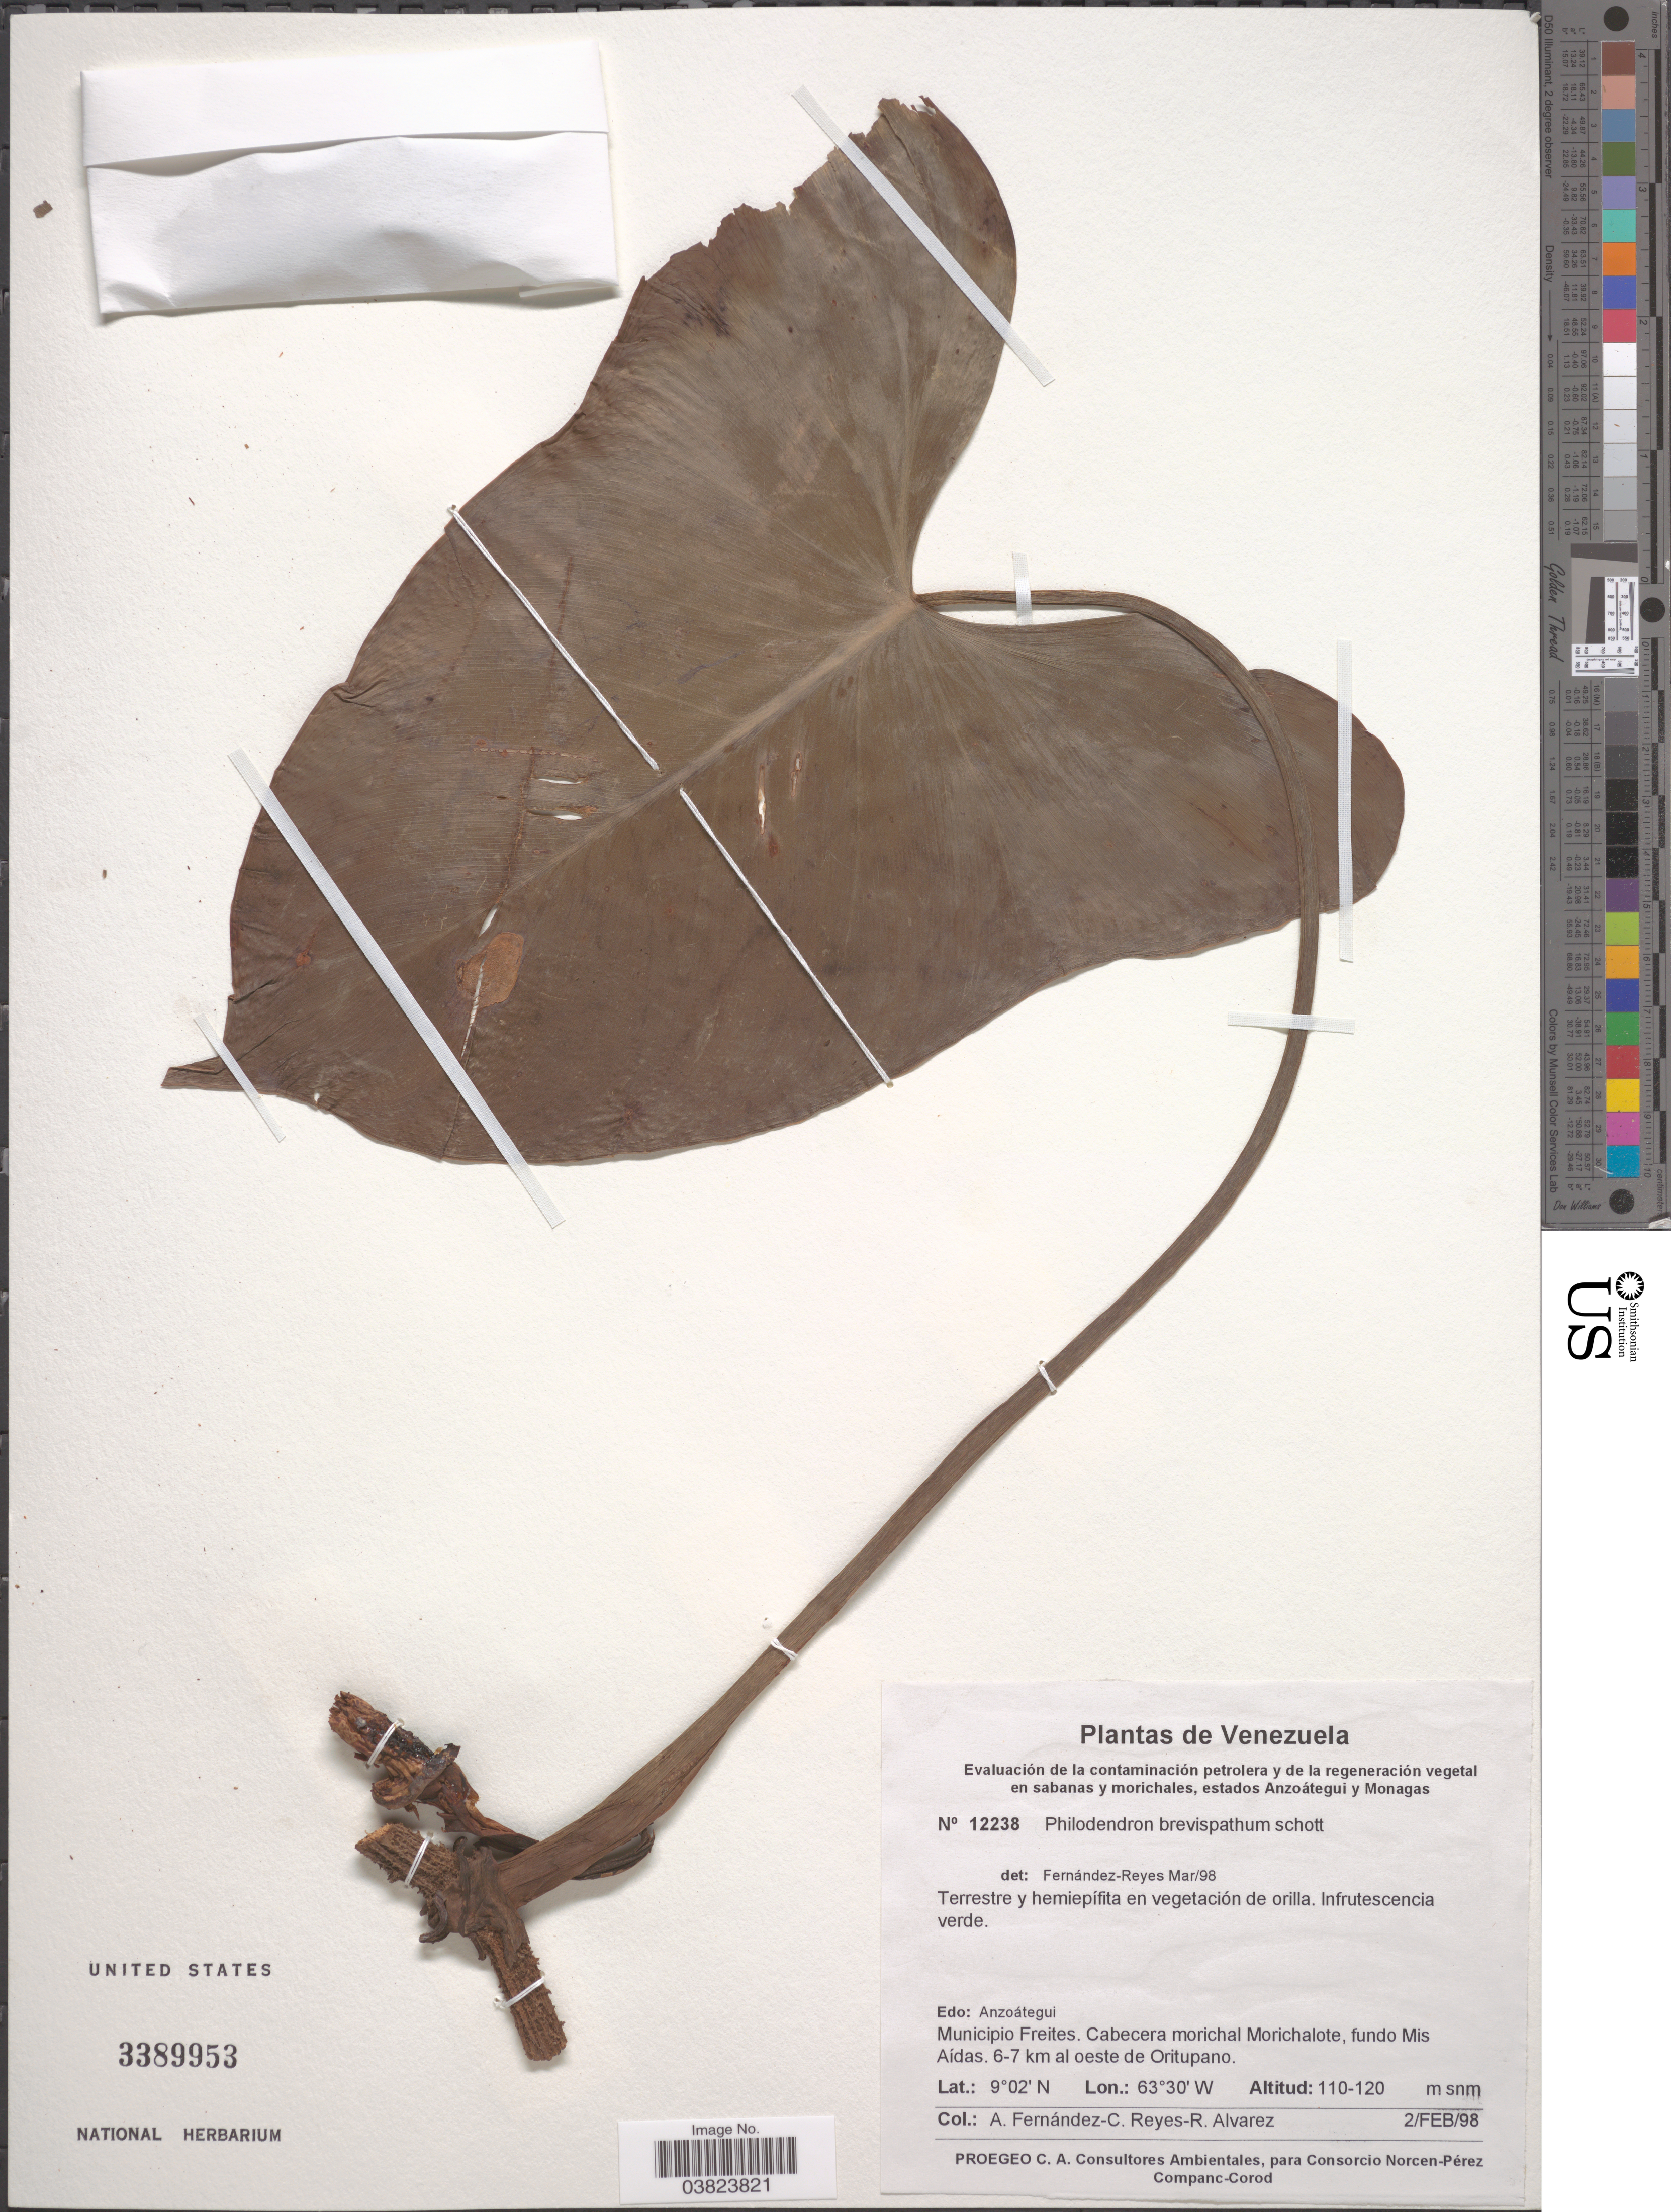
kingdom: Plantae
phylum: Tracheophyta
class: Liliopsida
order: Alismatales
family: Araceae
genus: Philodendron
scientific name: Philodendron brevispathum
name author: Schott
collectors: A. Fernández, C. Reyes & R. Álvarez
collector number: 12238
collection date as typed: Transcribed d/m/y: 2/2/98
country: Venezuela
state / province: Anzoategui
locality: Estados Anzoátegui y Monagas. [unsure placement] Edo: Anzoátegui. Municipio Freites. Cabecera morichal Morichalote, fundo Mis Aídas. 6-7 km al oeste de Oritupano.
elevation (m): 110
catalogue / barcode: US 3389953